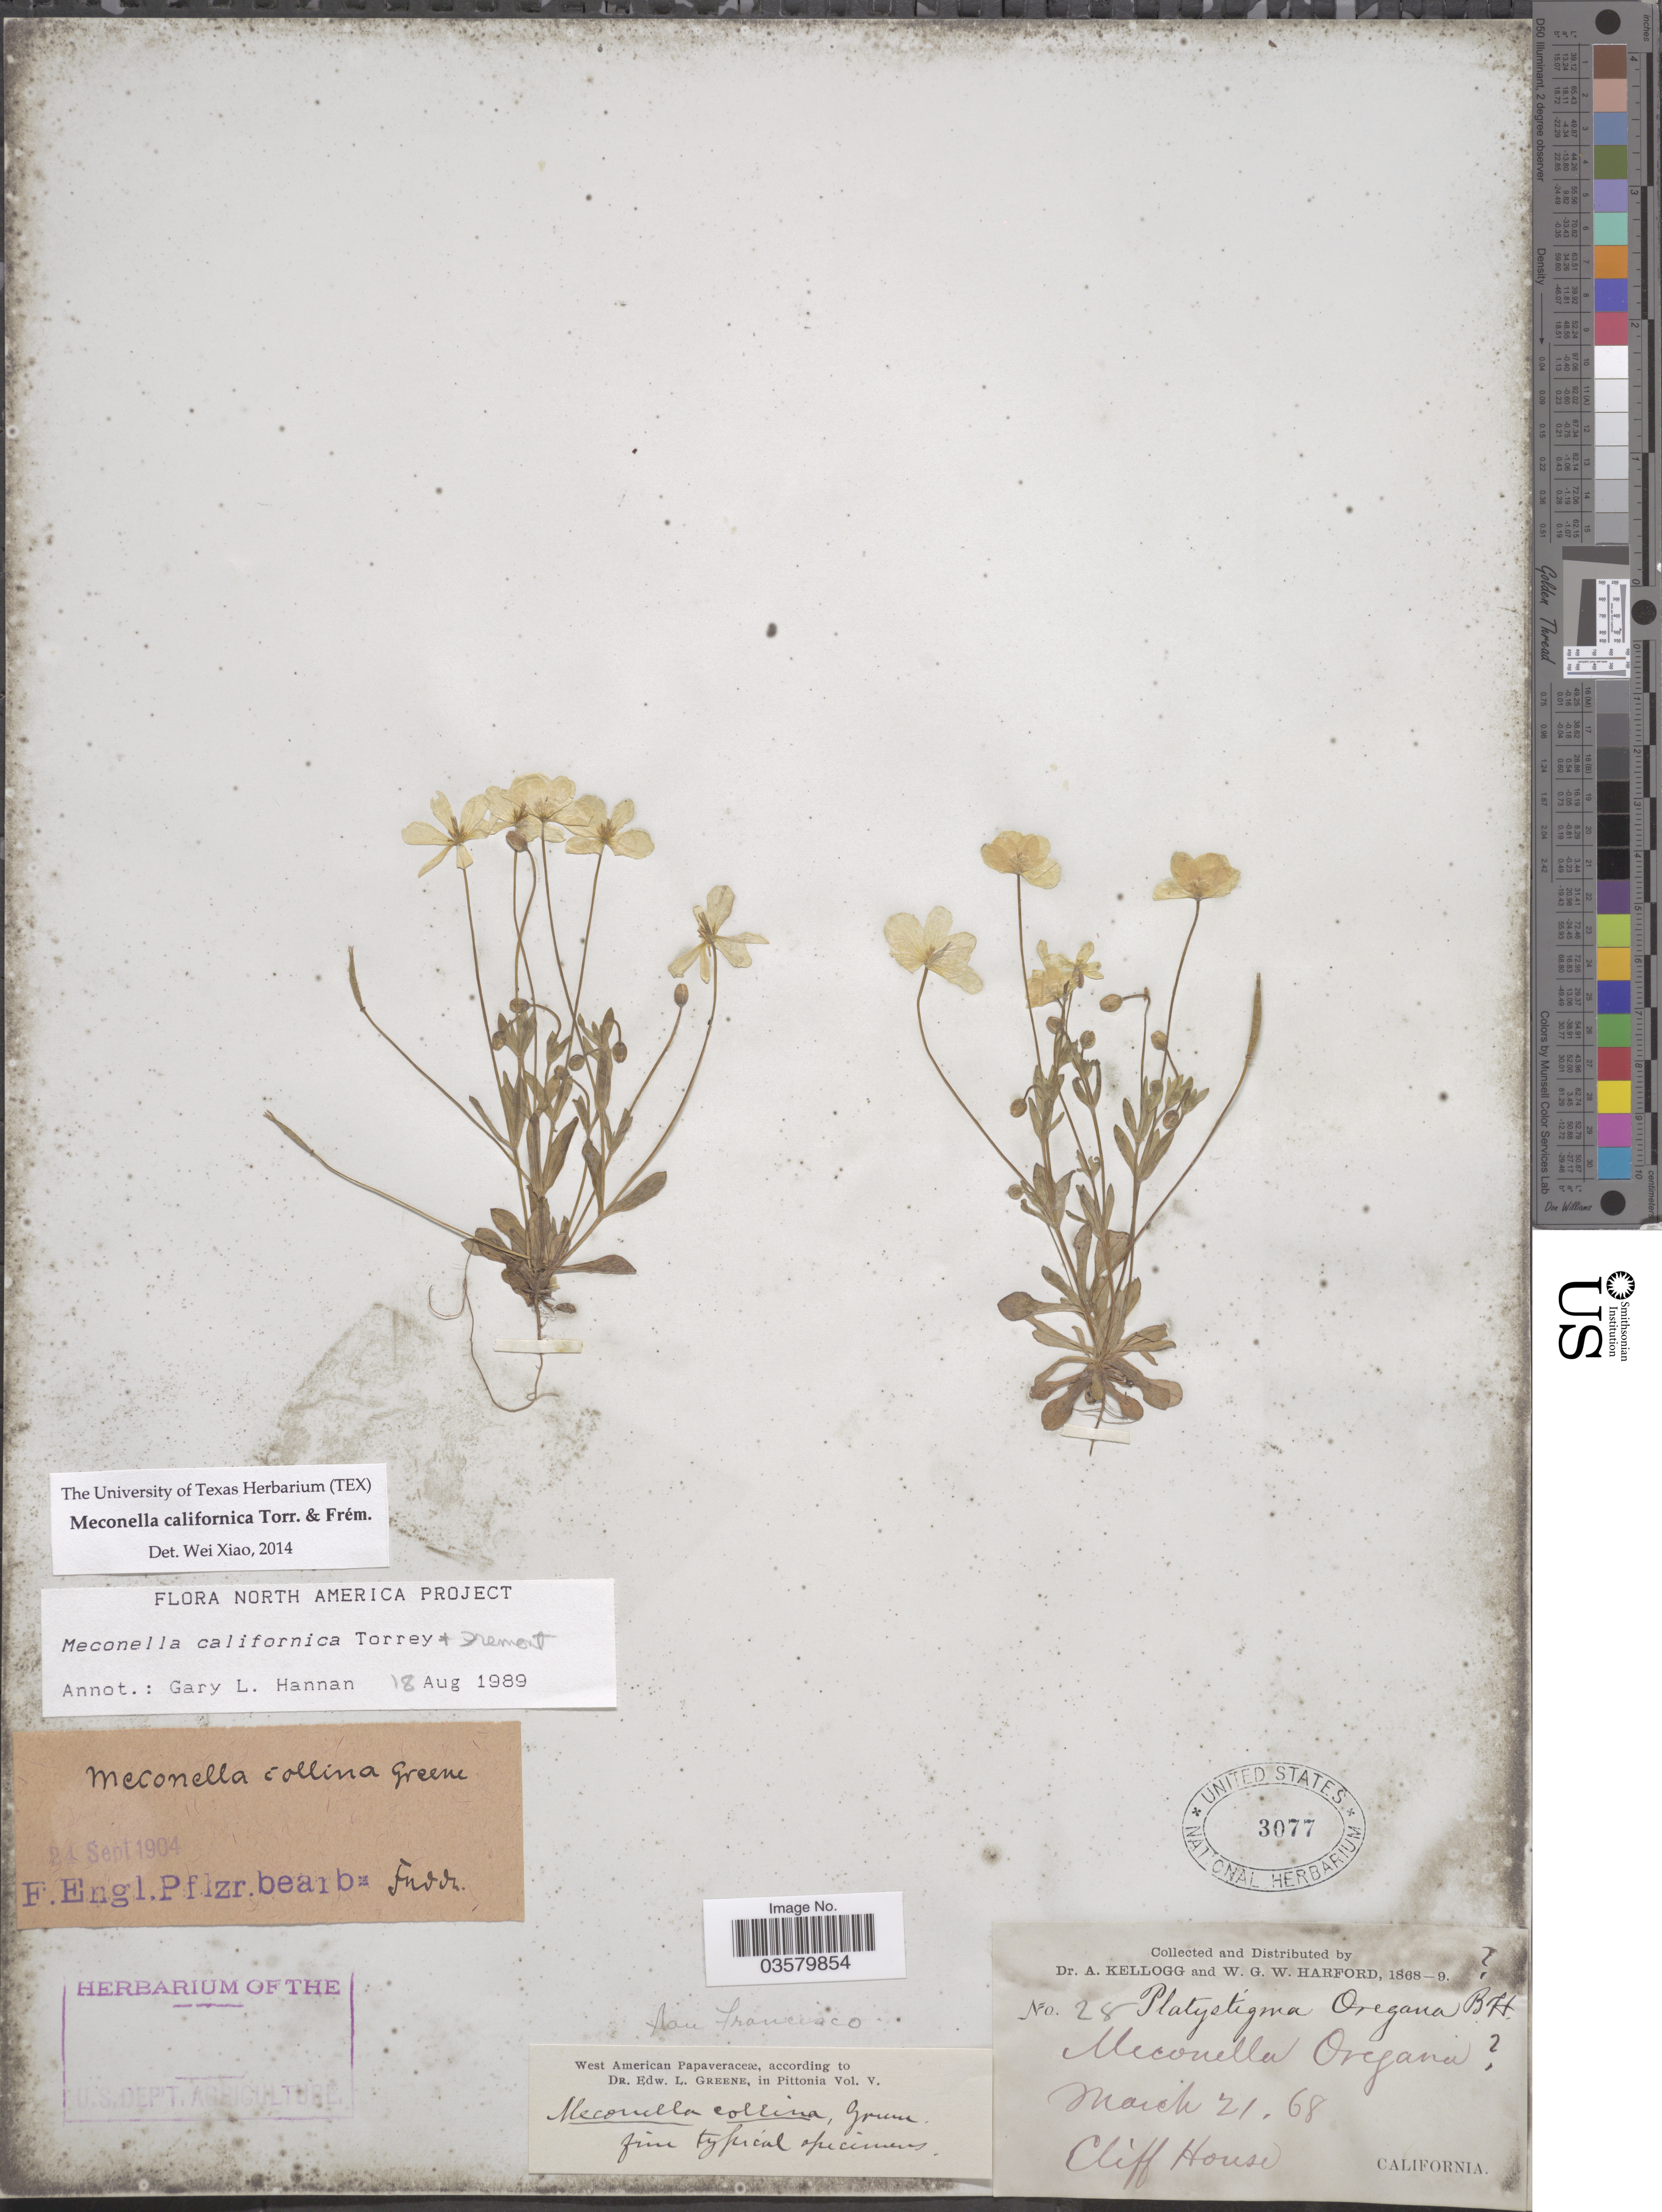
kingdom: Plantae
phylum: Tracheophyta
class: Magnoliopsida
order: Ranunculales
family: Papaveraceae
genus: Meconella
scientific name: Meconella californica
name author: Torr. & Frém.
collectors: A. Kellogg & W. G. W. Harford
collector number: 28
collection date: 1868-03-21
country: United States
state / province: California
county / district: San Francisco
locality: Cliff House. San Francisco.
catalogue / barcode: US 3077